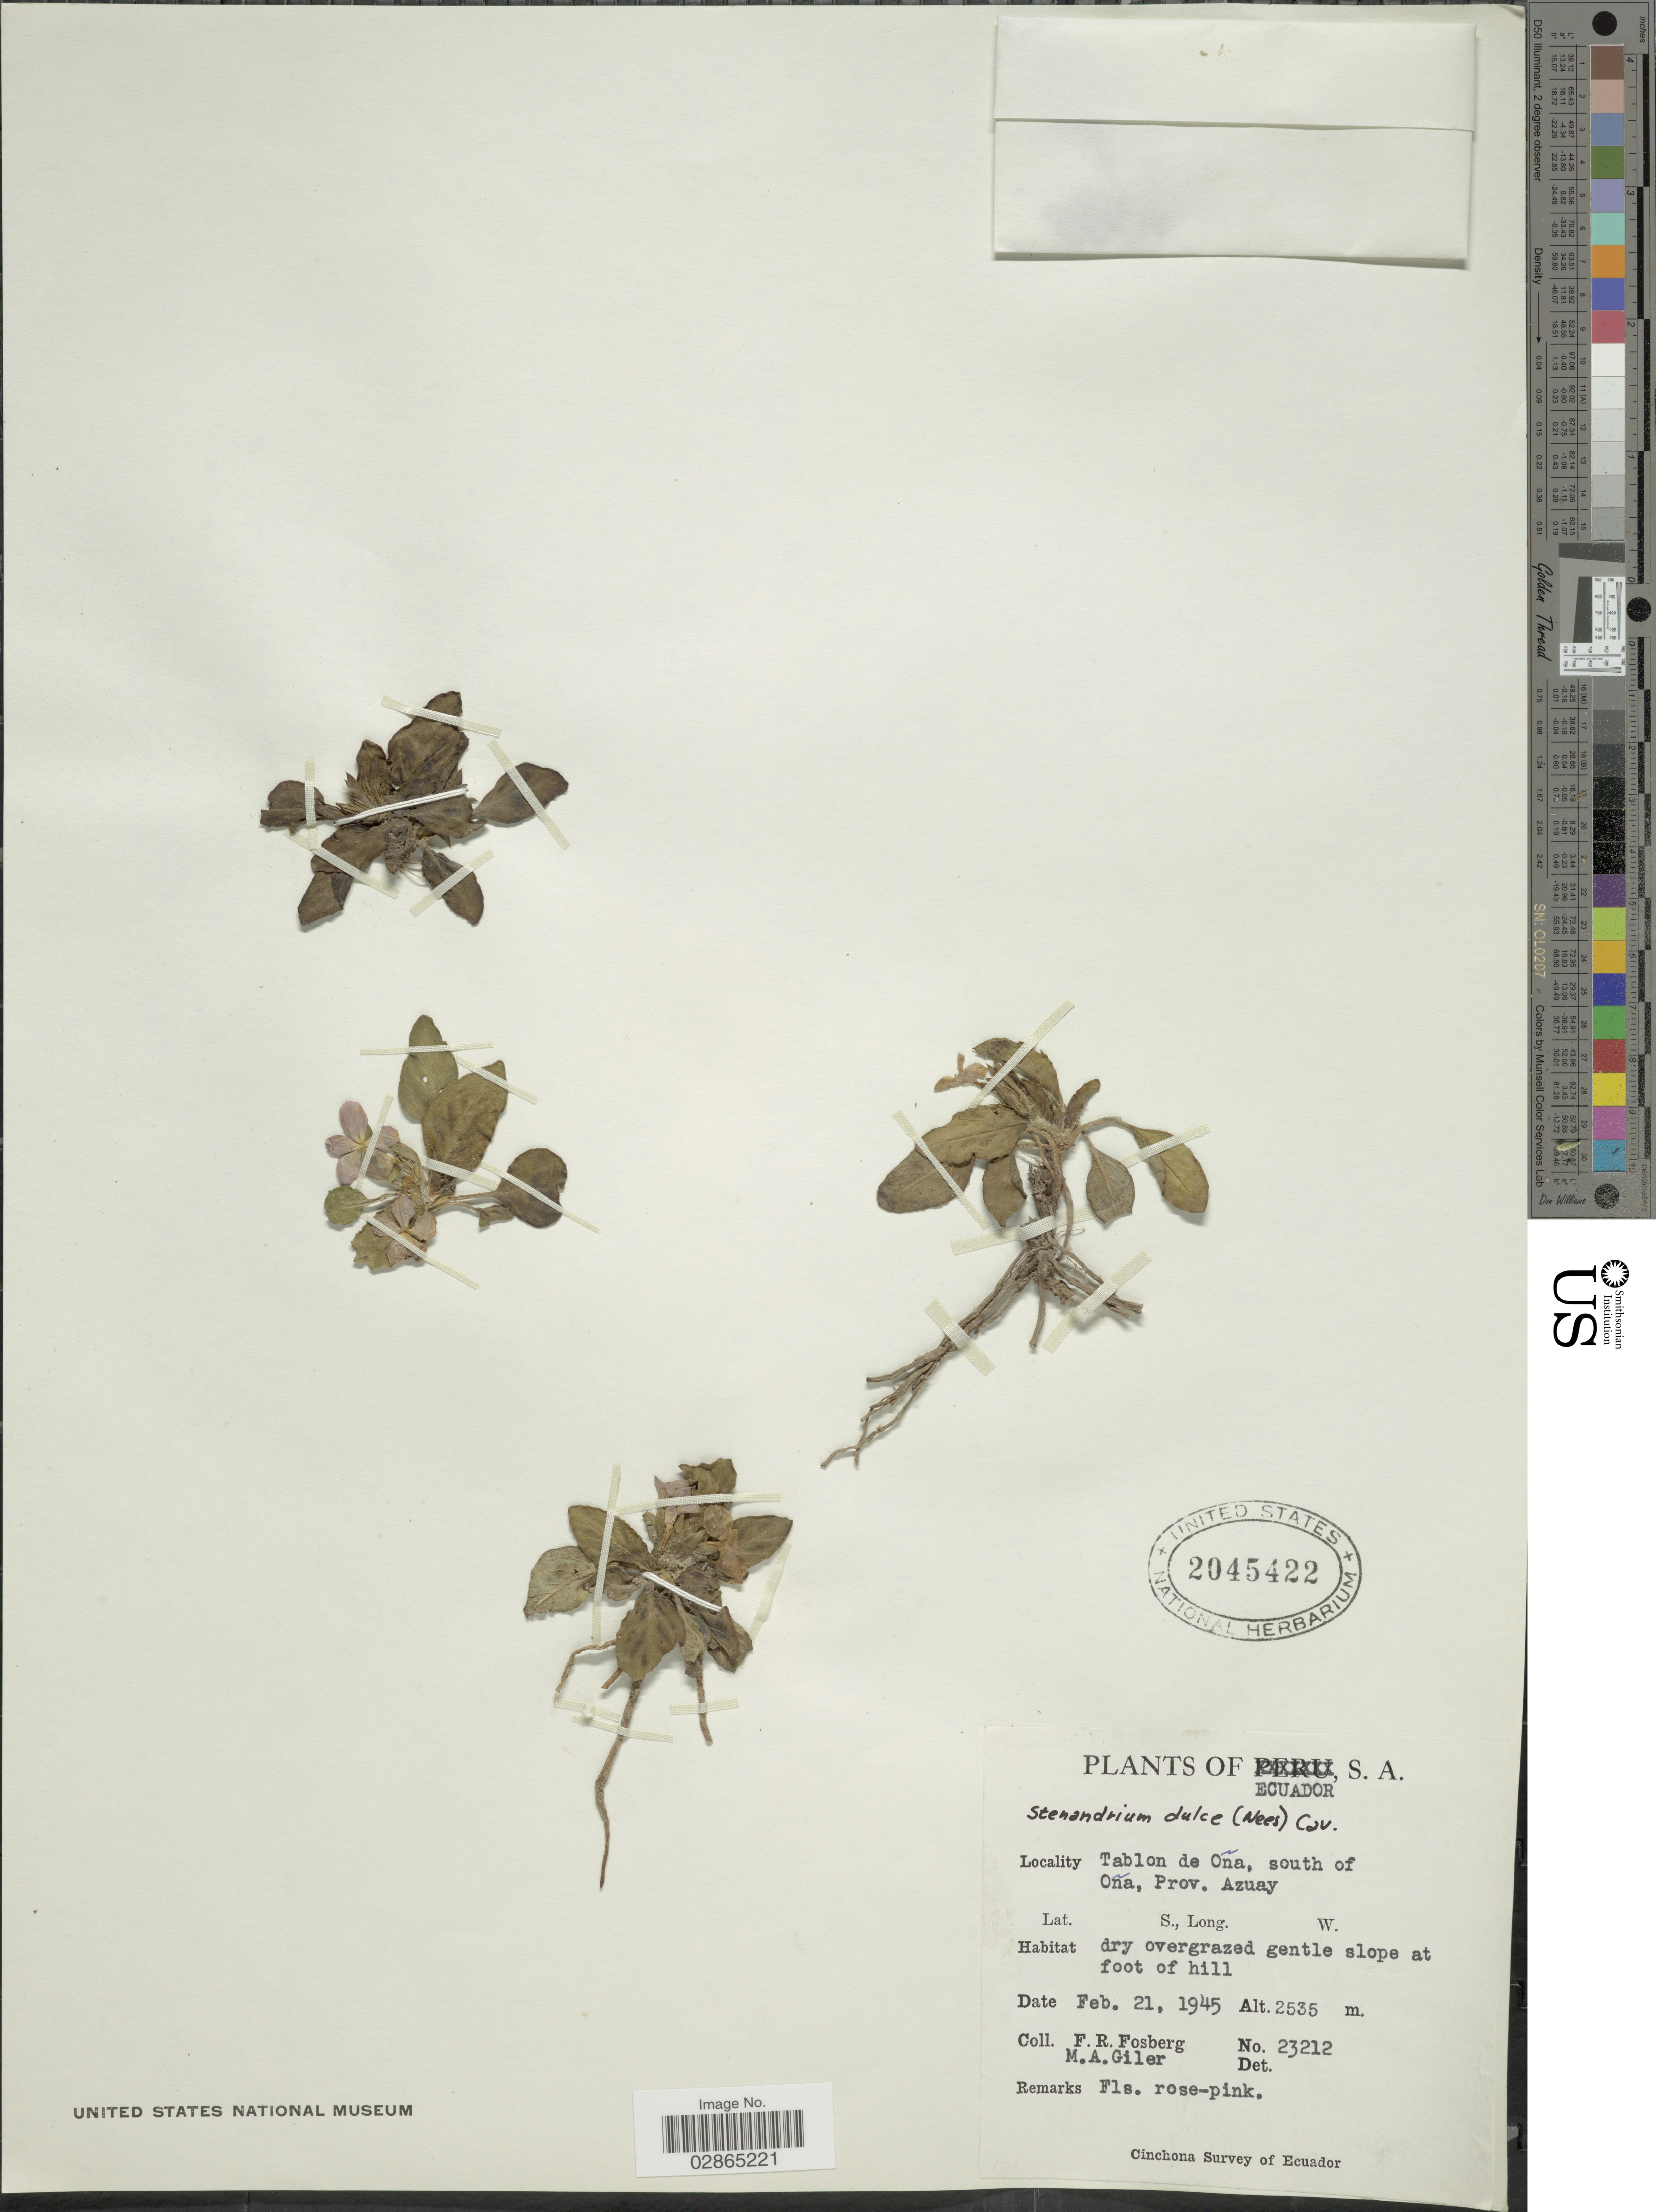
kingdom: Plantae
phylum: Tracheophyta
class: Magnoliopsida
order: Lamiales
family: Acanthaceae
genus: Stenandrium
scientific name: Stenandrium dulce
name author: (Cav.) Nees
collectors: F. R. Fosberg & M. Giler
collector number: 23212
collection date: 1945-02-21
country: Ecuador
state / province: Azuay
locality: Tablon de Oña, south of Oña, Prov. Azuay.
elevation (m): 2535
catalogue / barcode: US 2045422